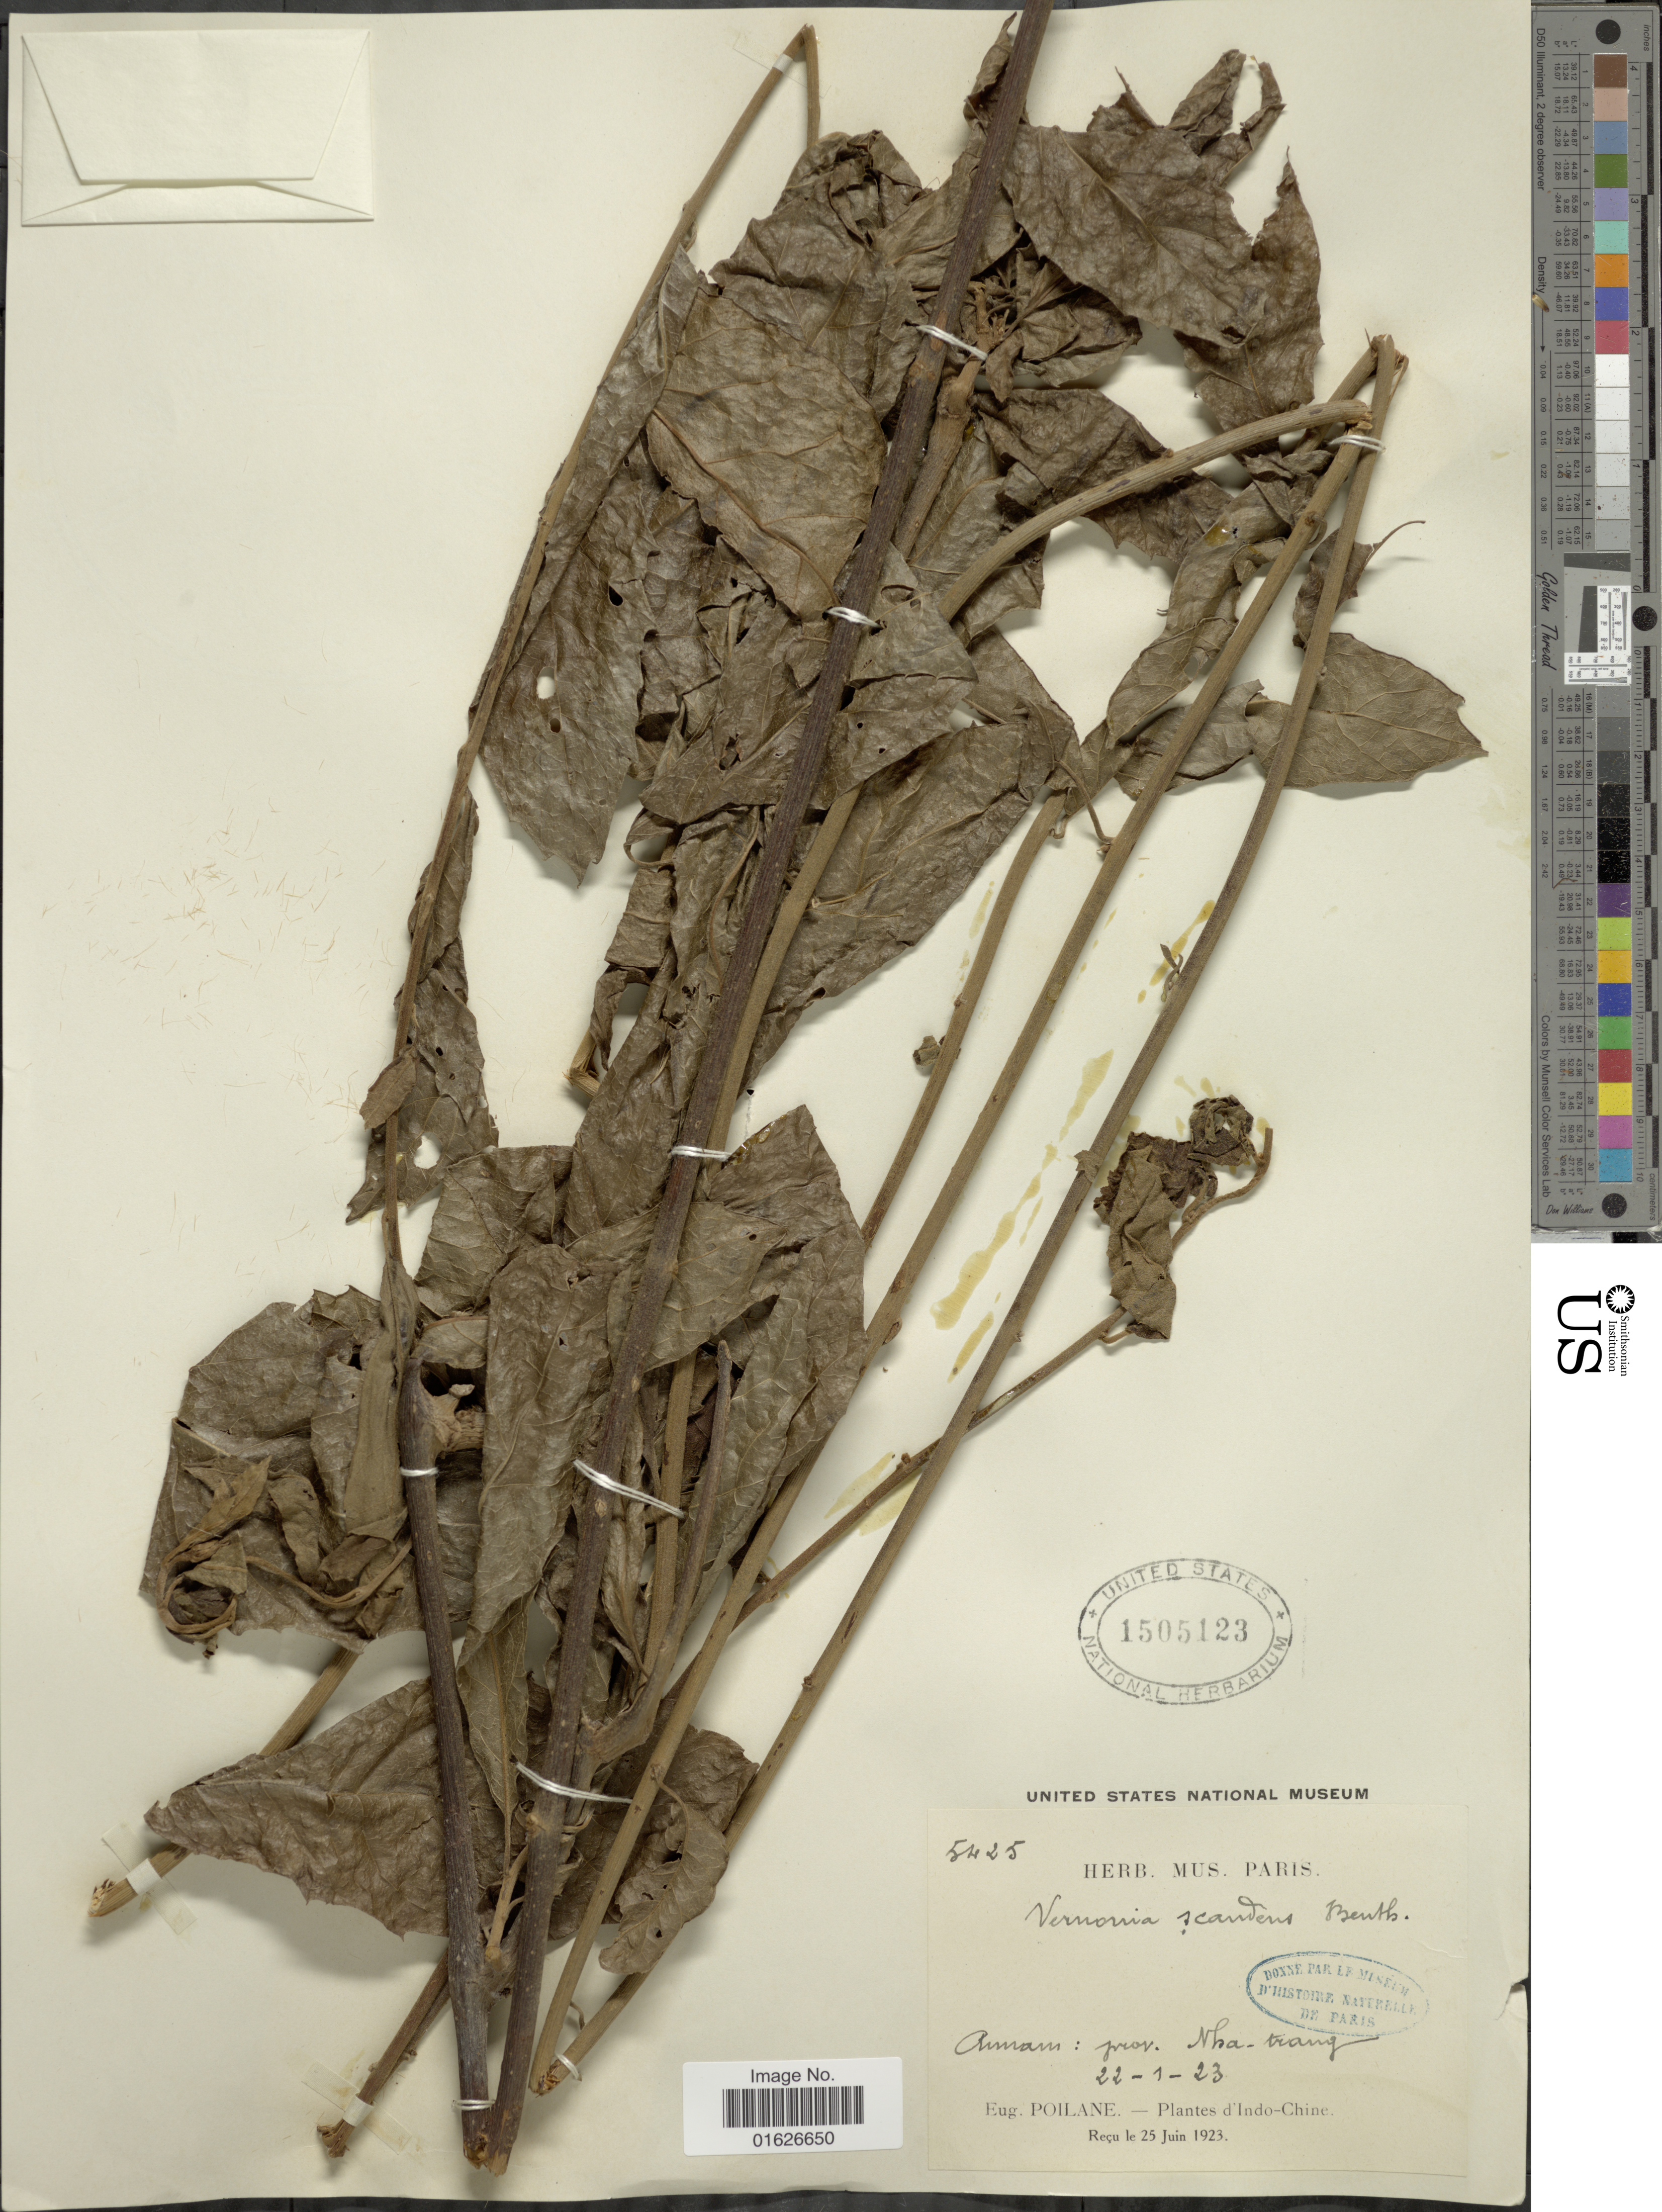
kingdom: Plantae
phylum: Tracheophyta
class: Magnoliopsida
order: Asterales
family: Asteraceae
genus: Decaneuropsis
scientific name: Decaneuropsis vagans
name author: (DC.) H. Rob. & Skvarla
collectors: E. Poilane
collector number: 5425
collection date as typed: Transcribed d/m/y: 22/1/23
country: Vietnam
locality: Annam, Prov. Nha- Trang, Plantes d'Indo - Chine.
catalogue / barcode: US 1505123